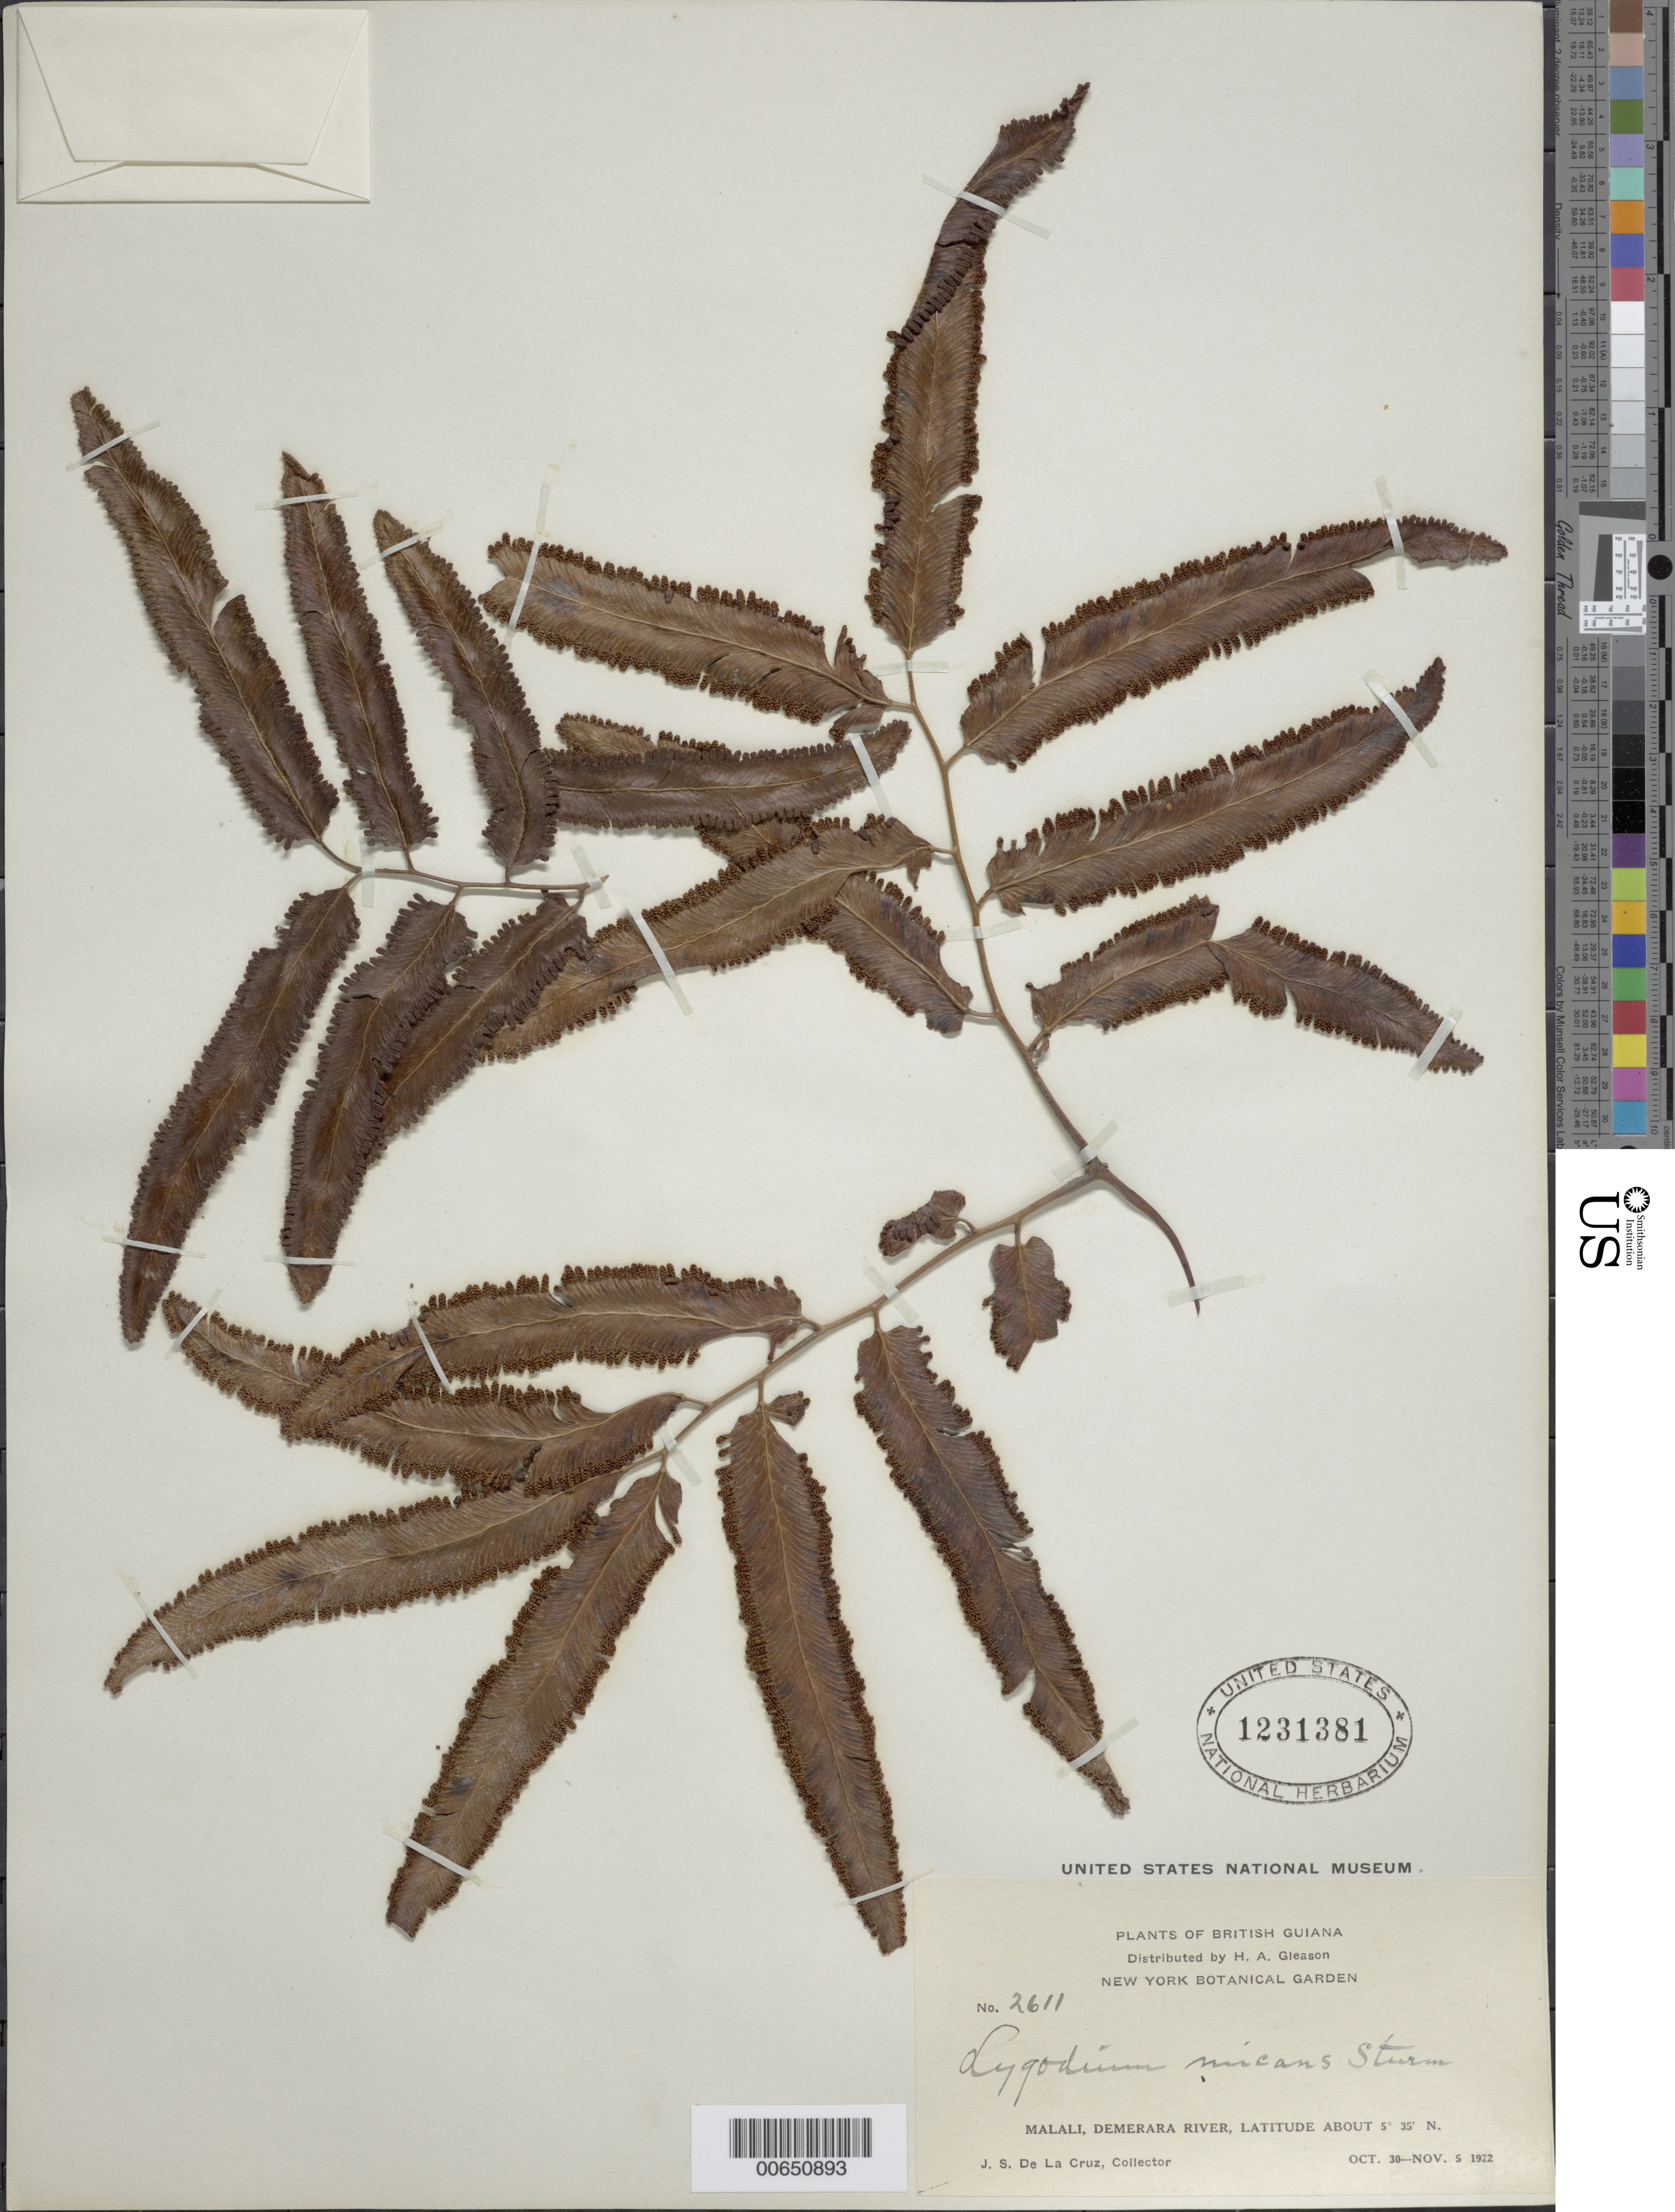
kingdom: Plantae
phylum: Tracheophyta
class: Polypodiopsida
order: Schizaeales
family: Lygodiaceae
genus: Lygodium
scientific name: Lygodium volubile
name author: Sw.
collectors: J. S. de la Cruz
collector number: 2611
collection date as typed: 30-Oct-22 to 5-Nov-22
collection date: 1922-10-30/1922-11-05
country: Guyana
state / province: U. Demerara-Berbice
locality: Malali, Demerara R.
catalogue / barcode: US 1231381